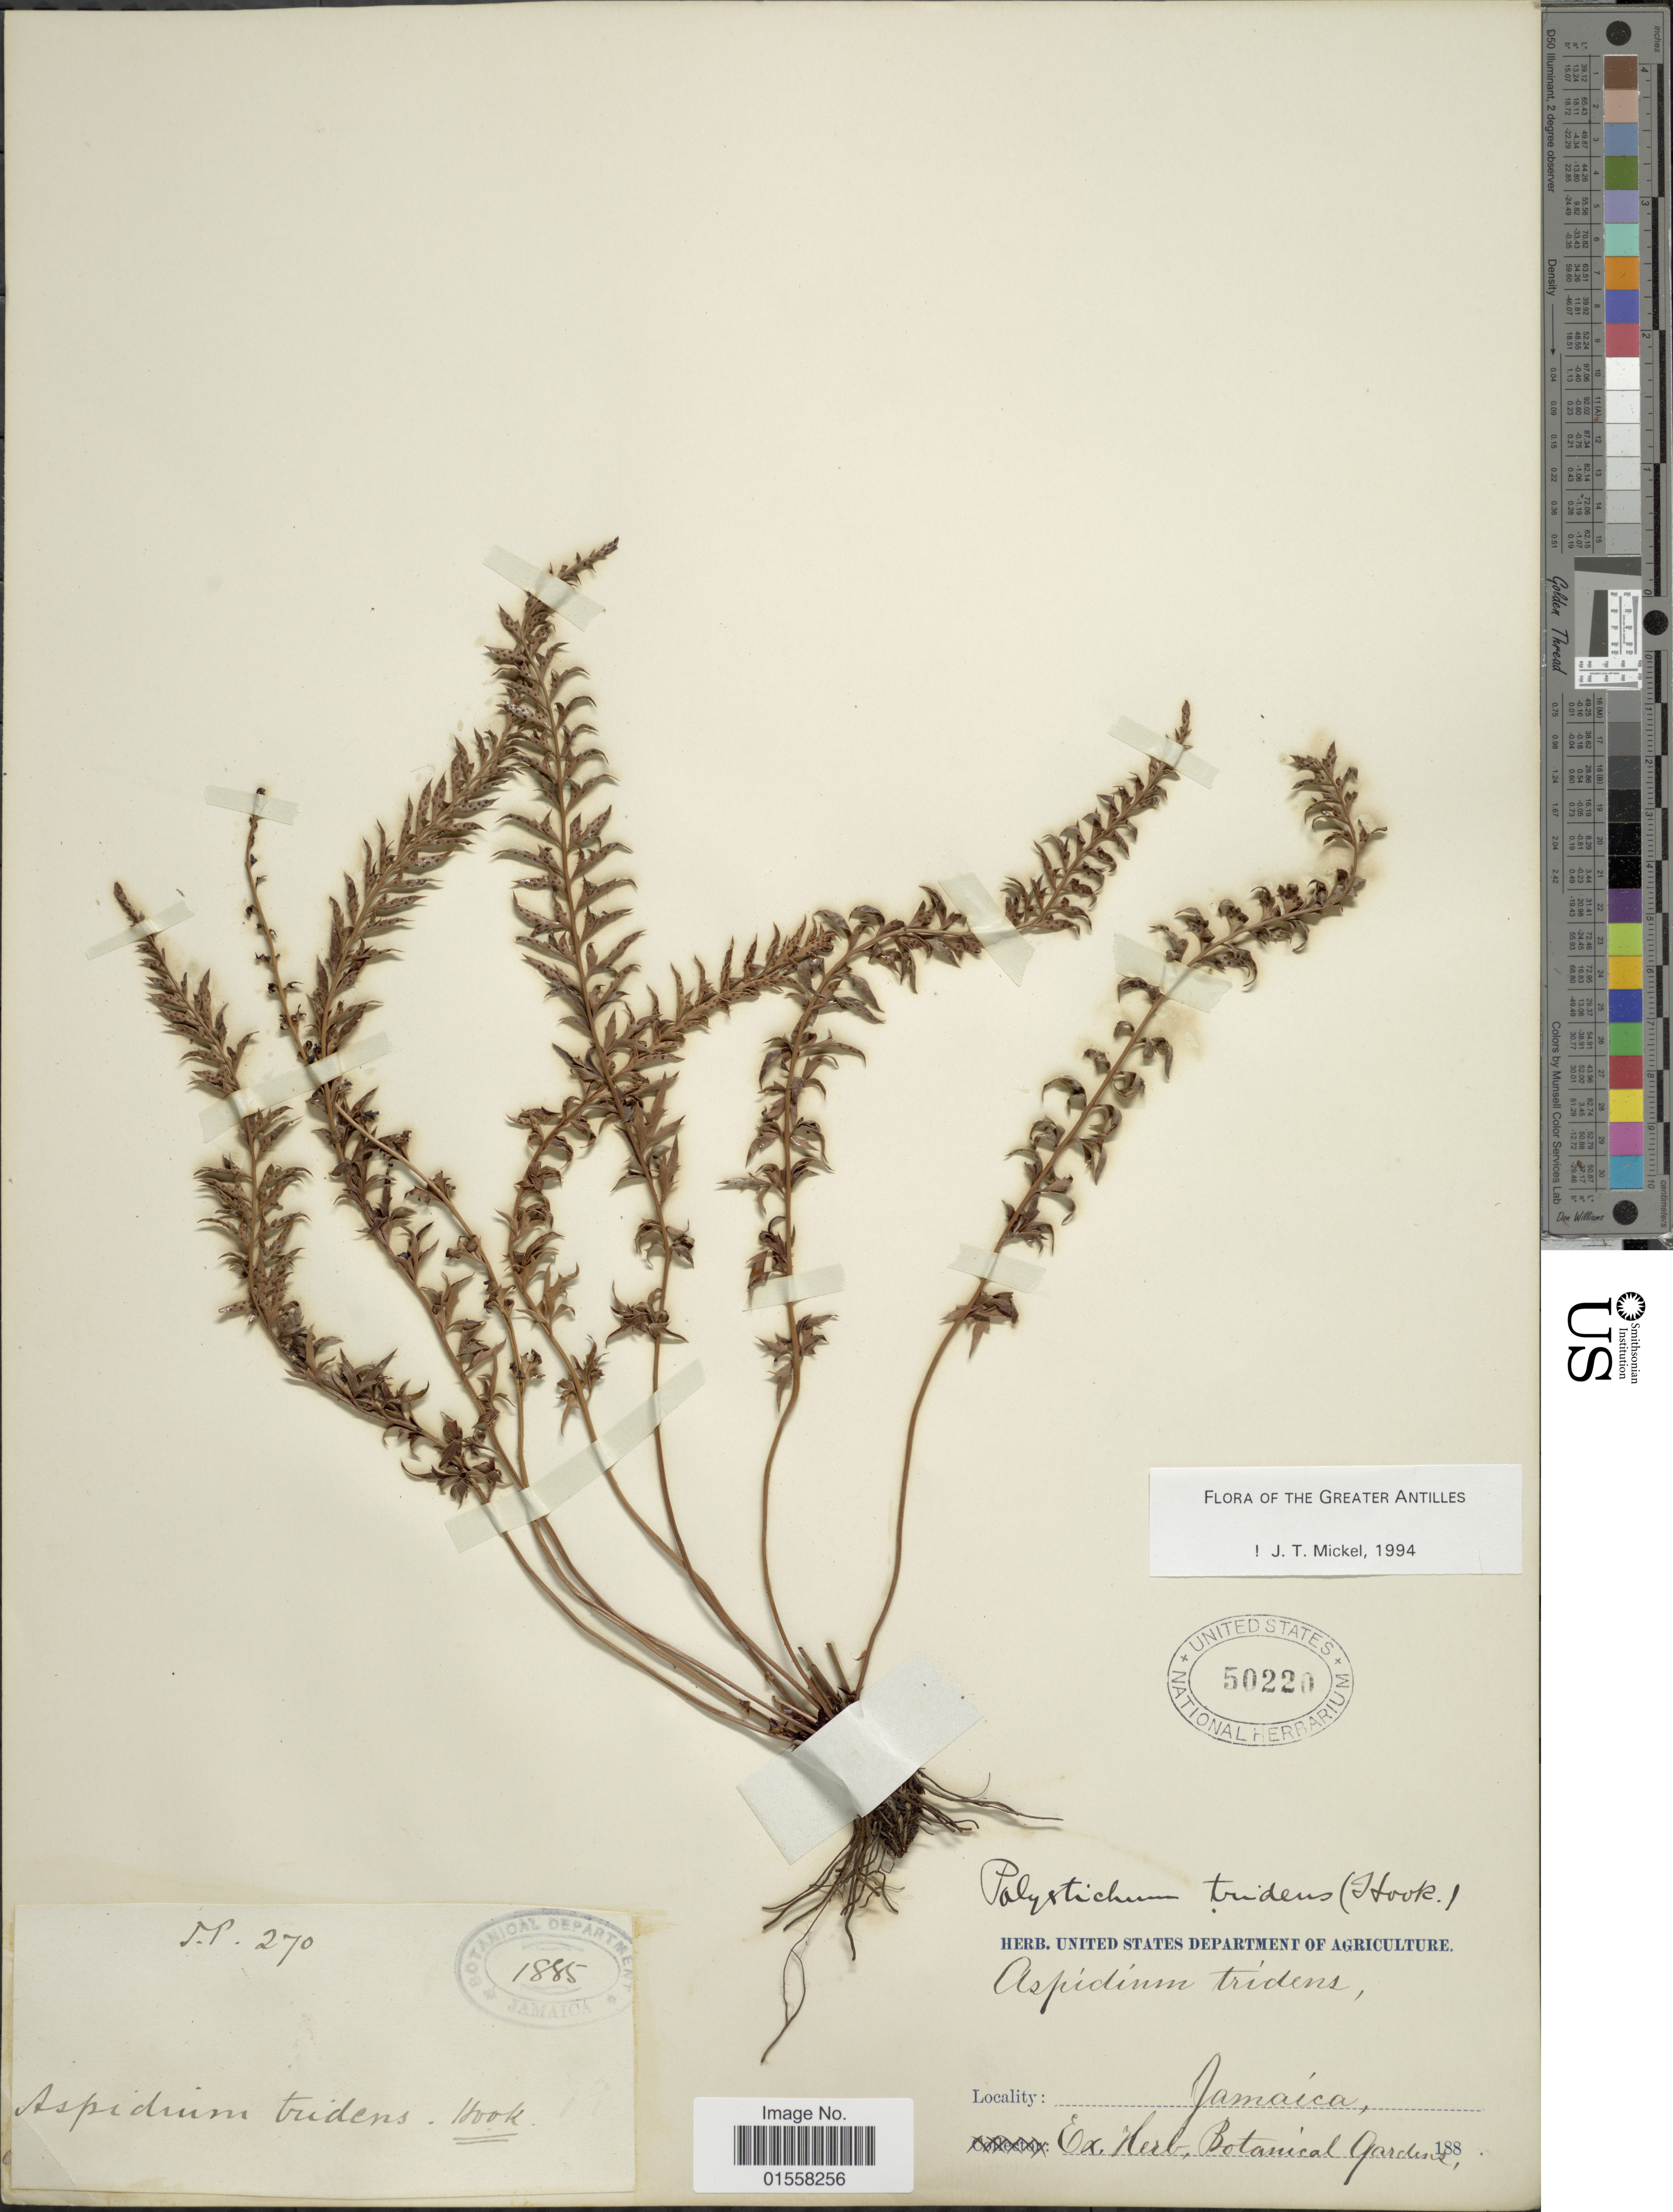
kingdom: Plantae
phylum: Tracheophyta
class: Polypodiopsida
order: Polypodiales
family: Dryopteridaceae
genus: Polystichum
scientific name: Polystichum tridens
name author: (Moore ex Hook.) Fée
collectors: ex herb. Bot. Gard.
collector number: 270*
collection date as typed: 188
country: Jamaica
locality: Jamaica.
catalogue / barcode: US 50220